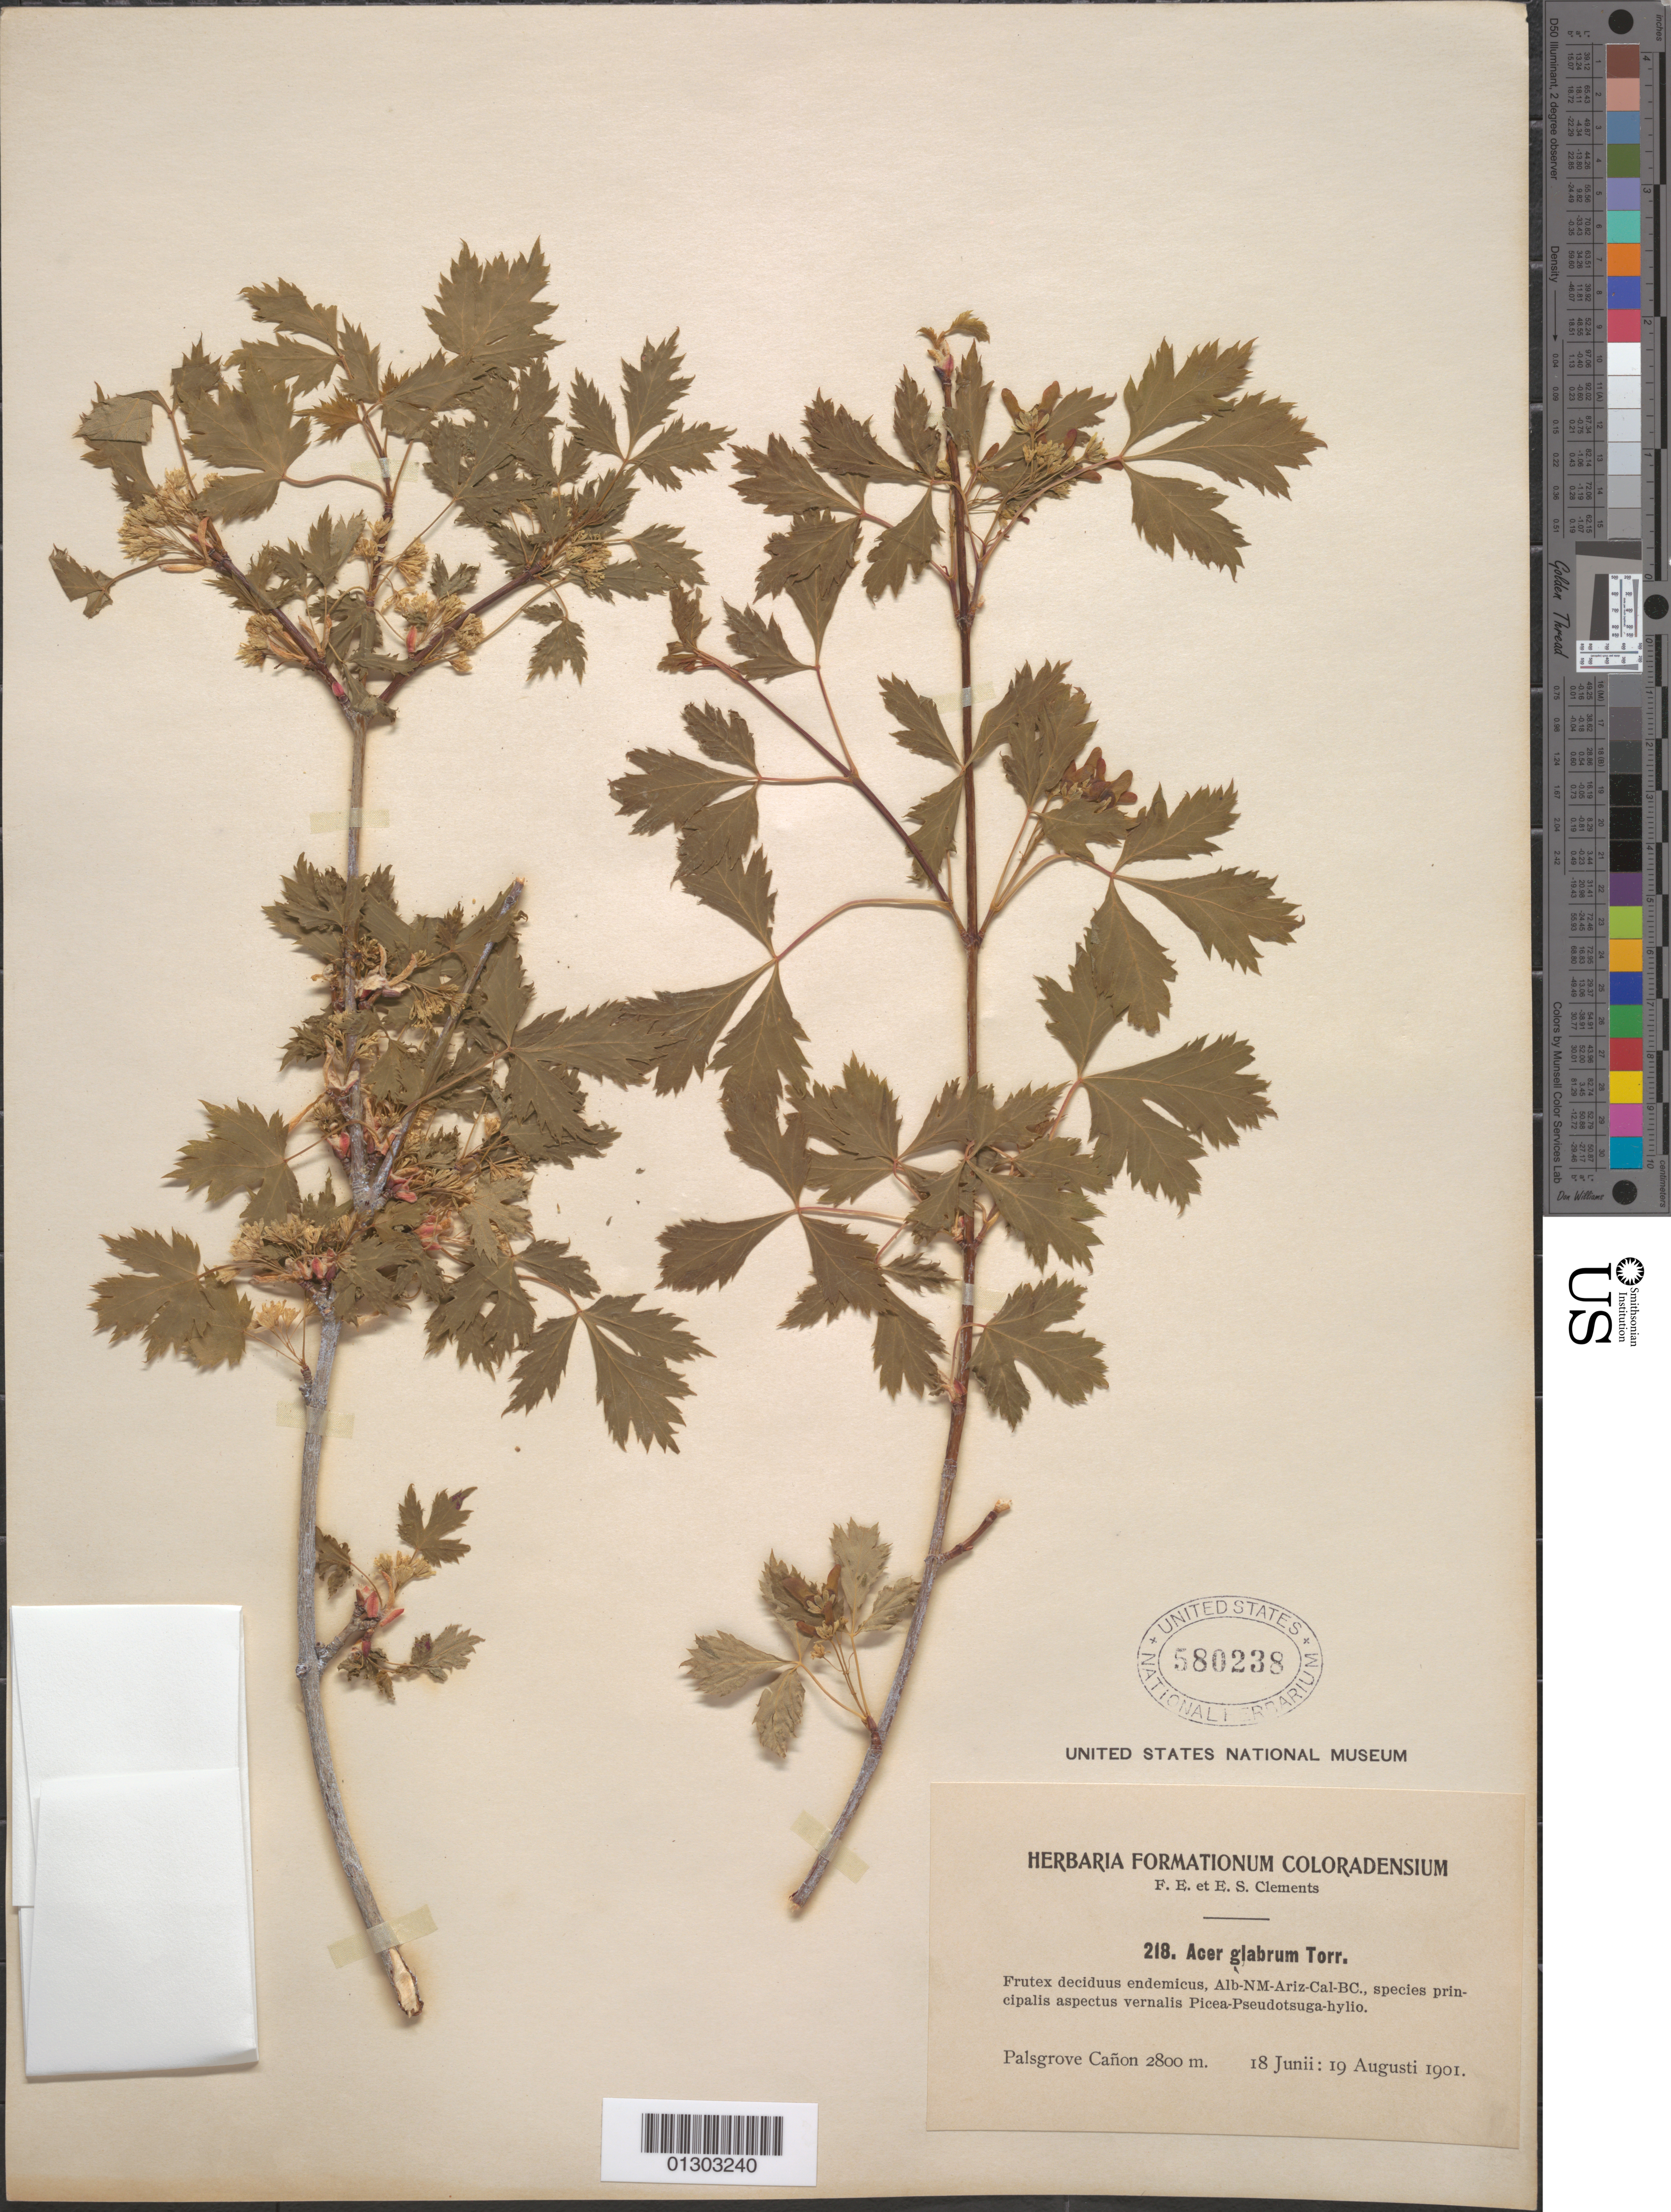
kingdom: Plantae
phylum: Tracheophyta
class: Magnoliopsida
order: Sapindales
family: Sapindaceae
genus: Acer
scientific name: Acer glabrum subsp. neomexicanum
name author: (Greene) A.E. Murray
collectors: F. E. Clements & E. S. Clements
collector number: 218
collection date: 1901-06-18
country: United States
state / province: Colorado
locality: Palsgrove Cañon.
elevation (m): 2800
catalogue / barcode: US 580238